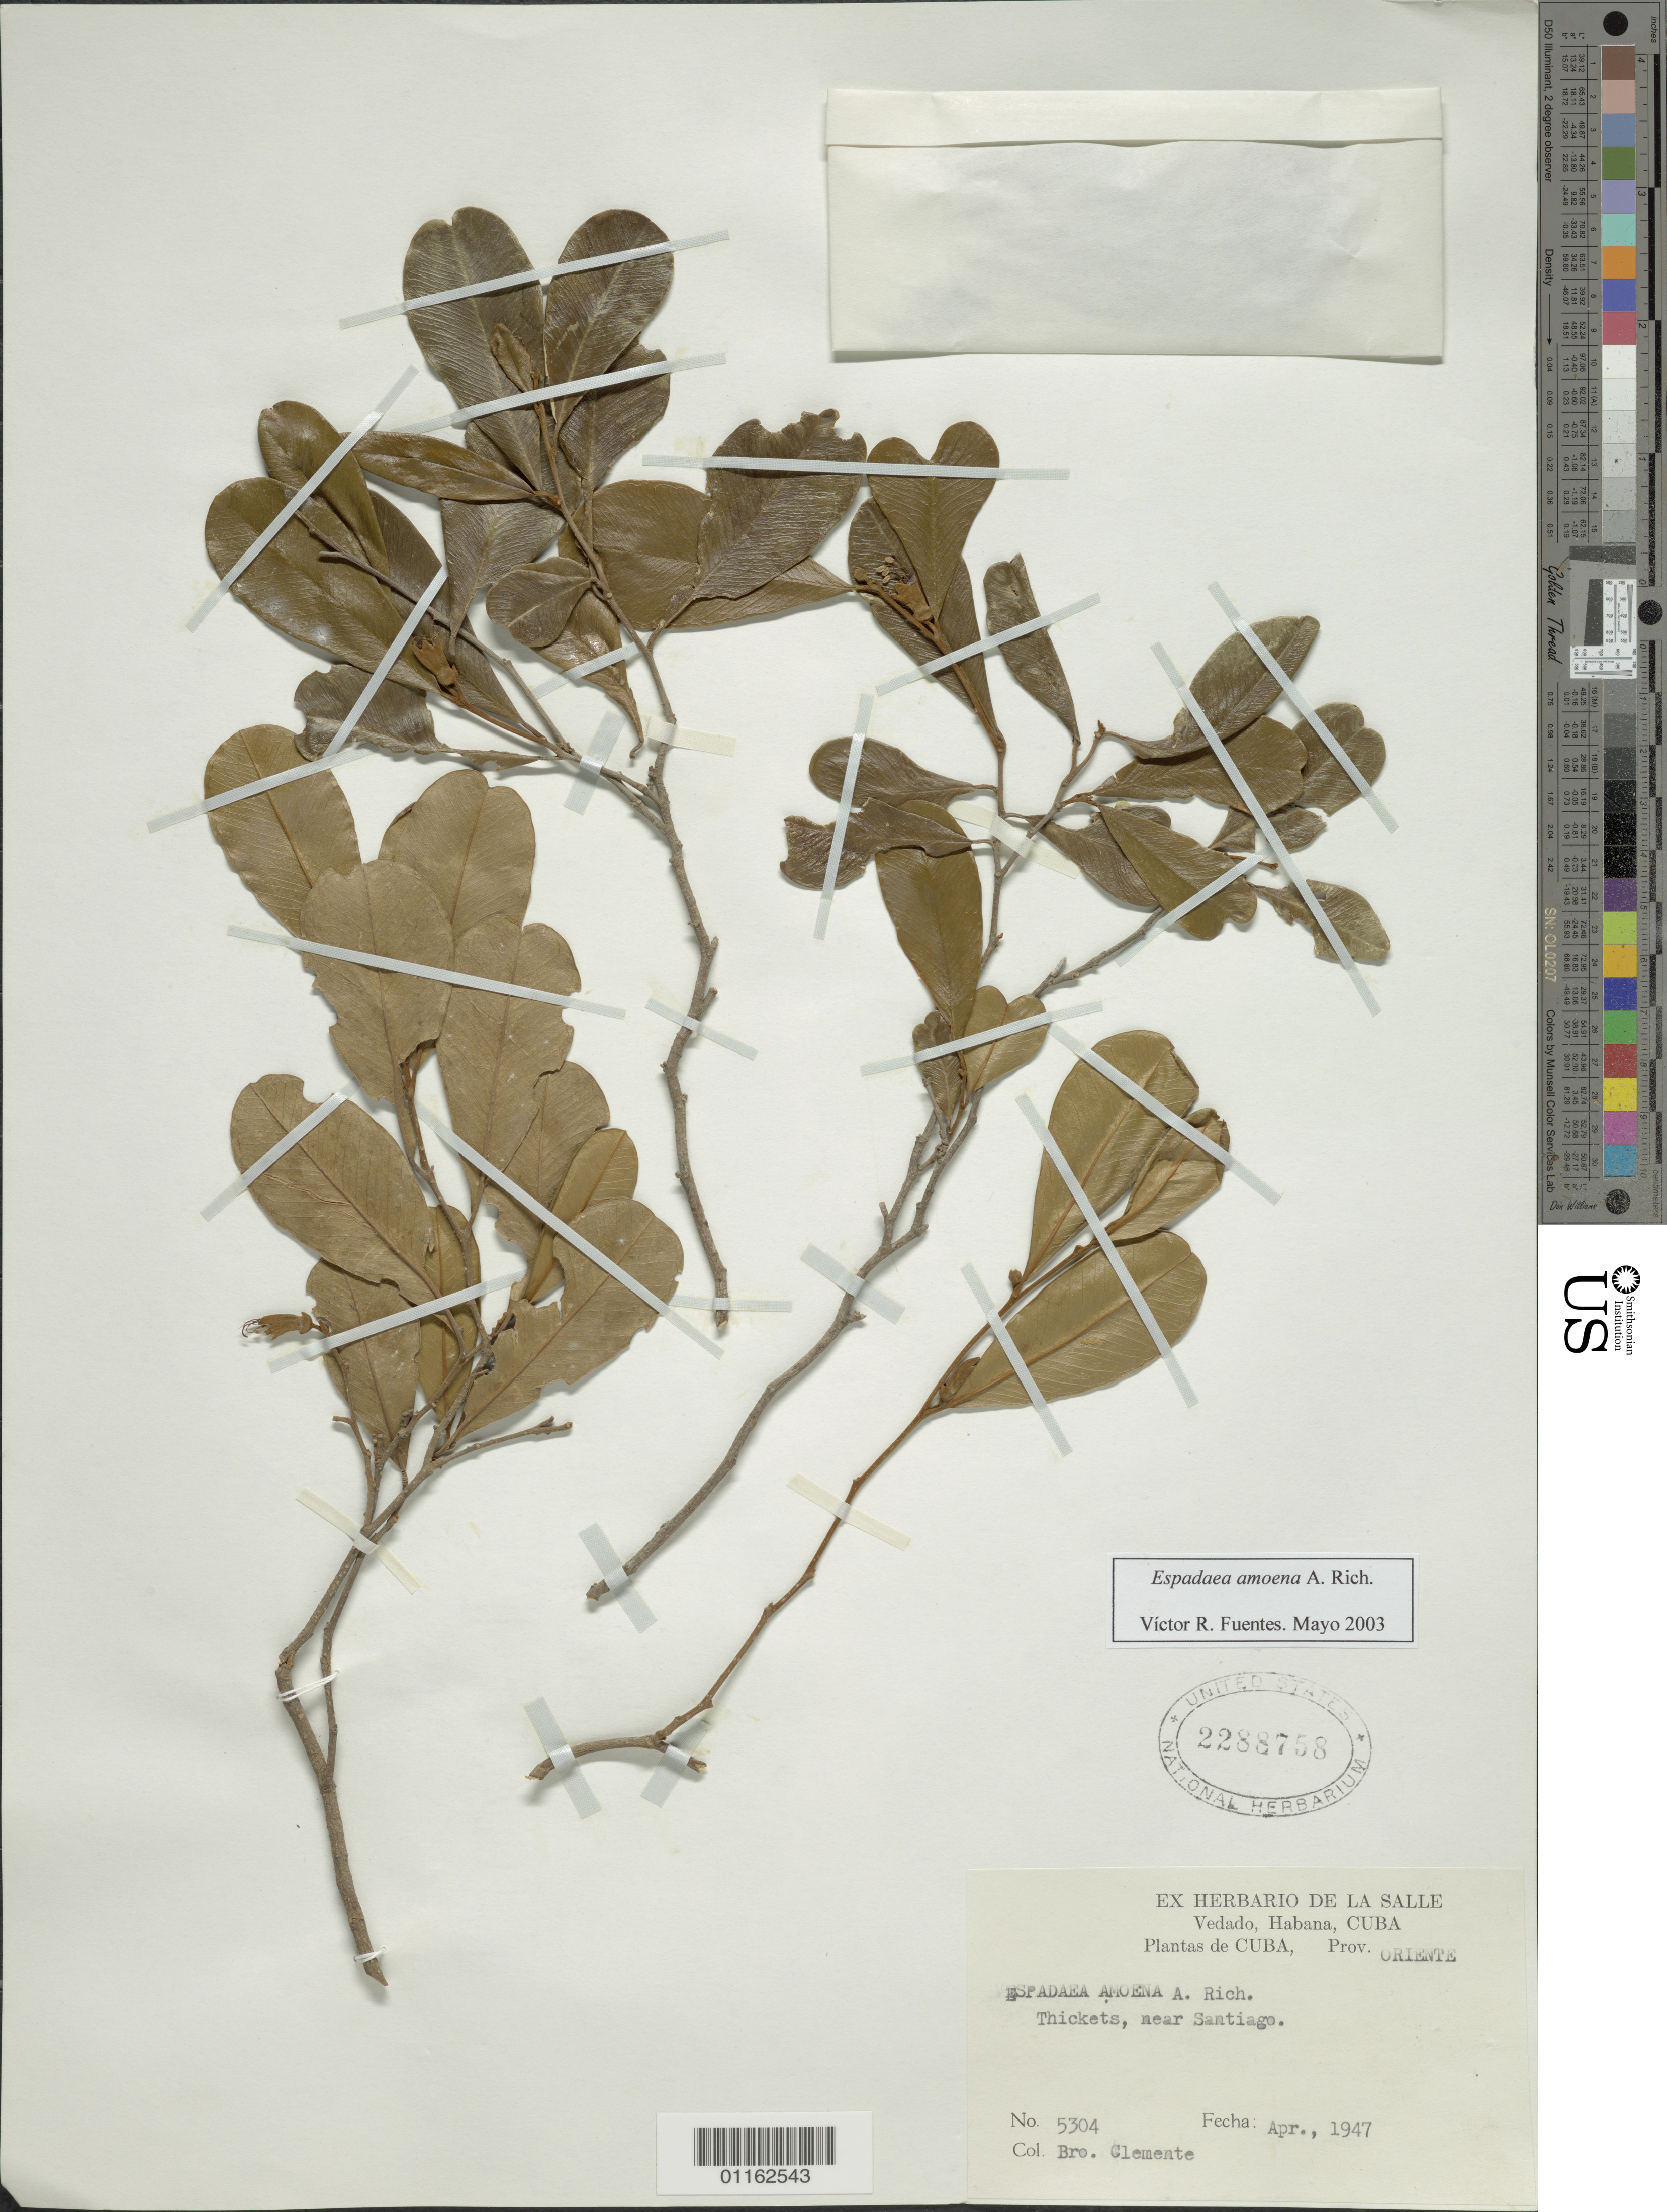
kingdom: Plantae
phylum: Tracheophyta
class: Magnoliopsida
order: Solanales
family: Solanaceae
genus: Espadaea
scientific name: Espadaea amoena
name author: A. Rich.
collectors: Bro. Clemente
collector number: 5304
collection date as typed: Apr 1947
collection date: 1947-04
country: Cuba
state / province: Oriente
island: Cuba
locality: thickets near Santiago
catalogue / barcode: US 2288758